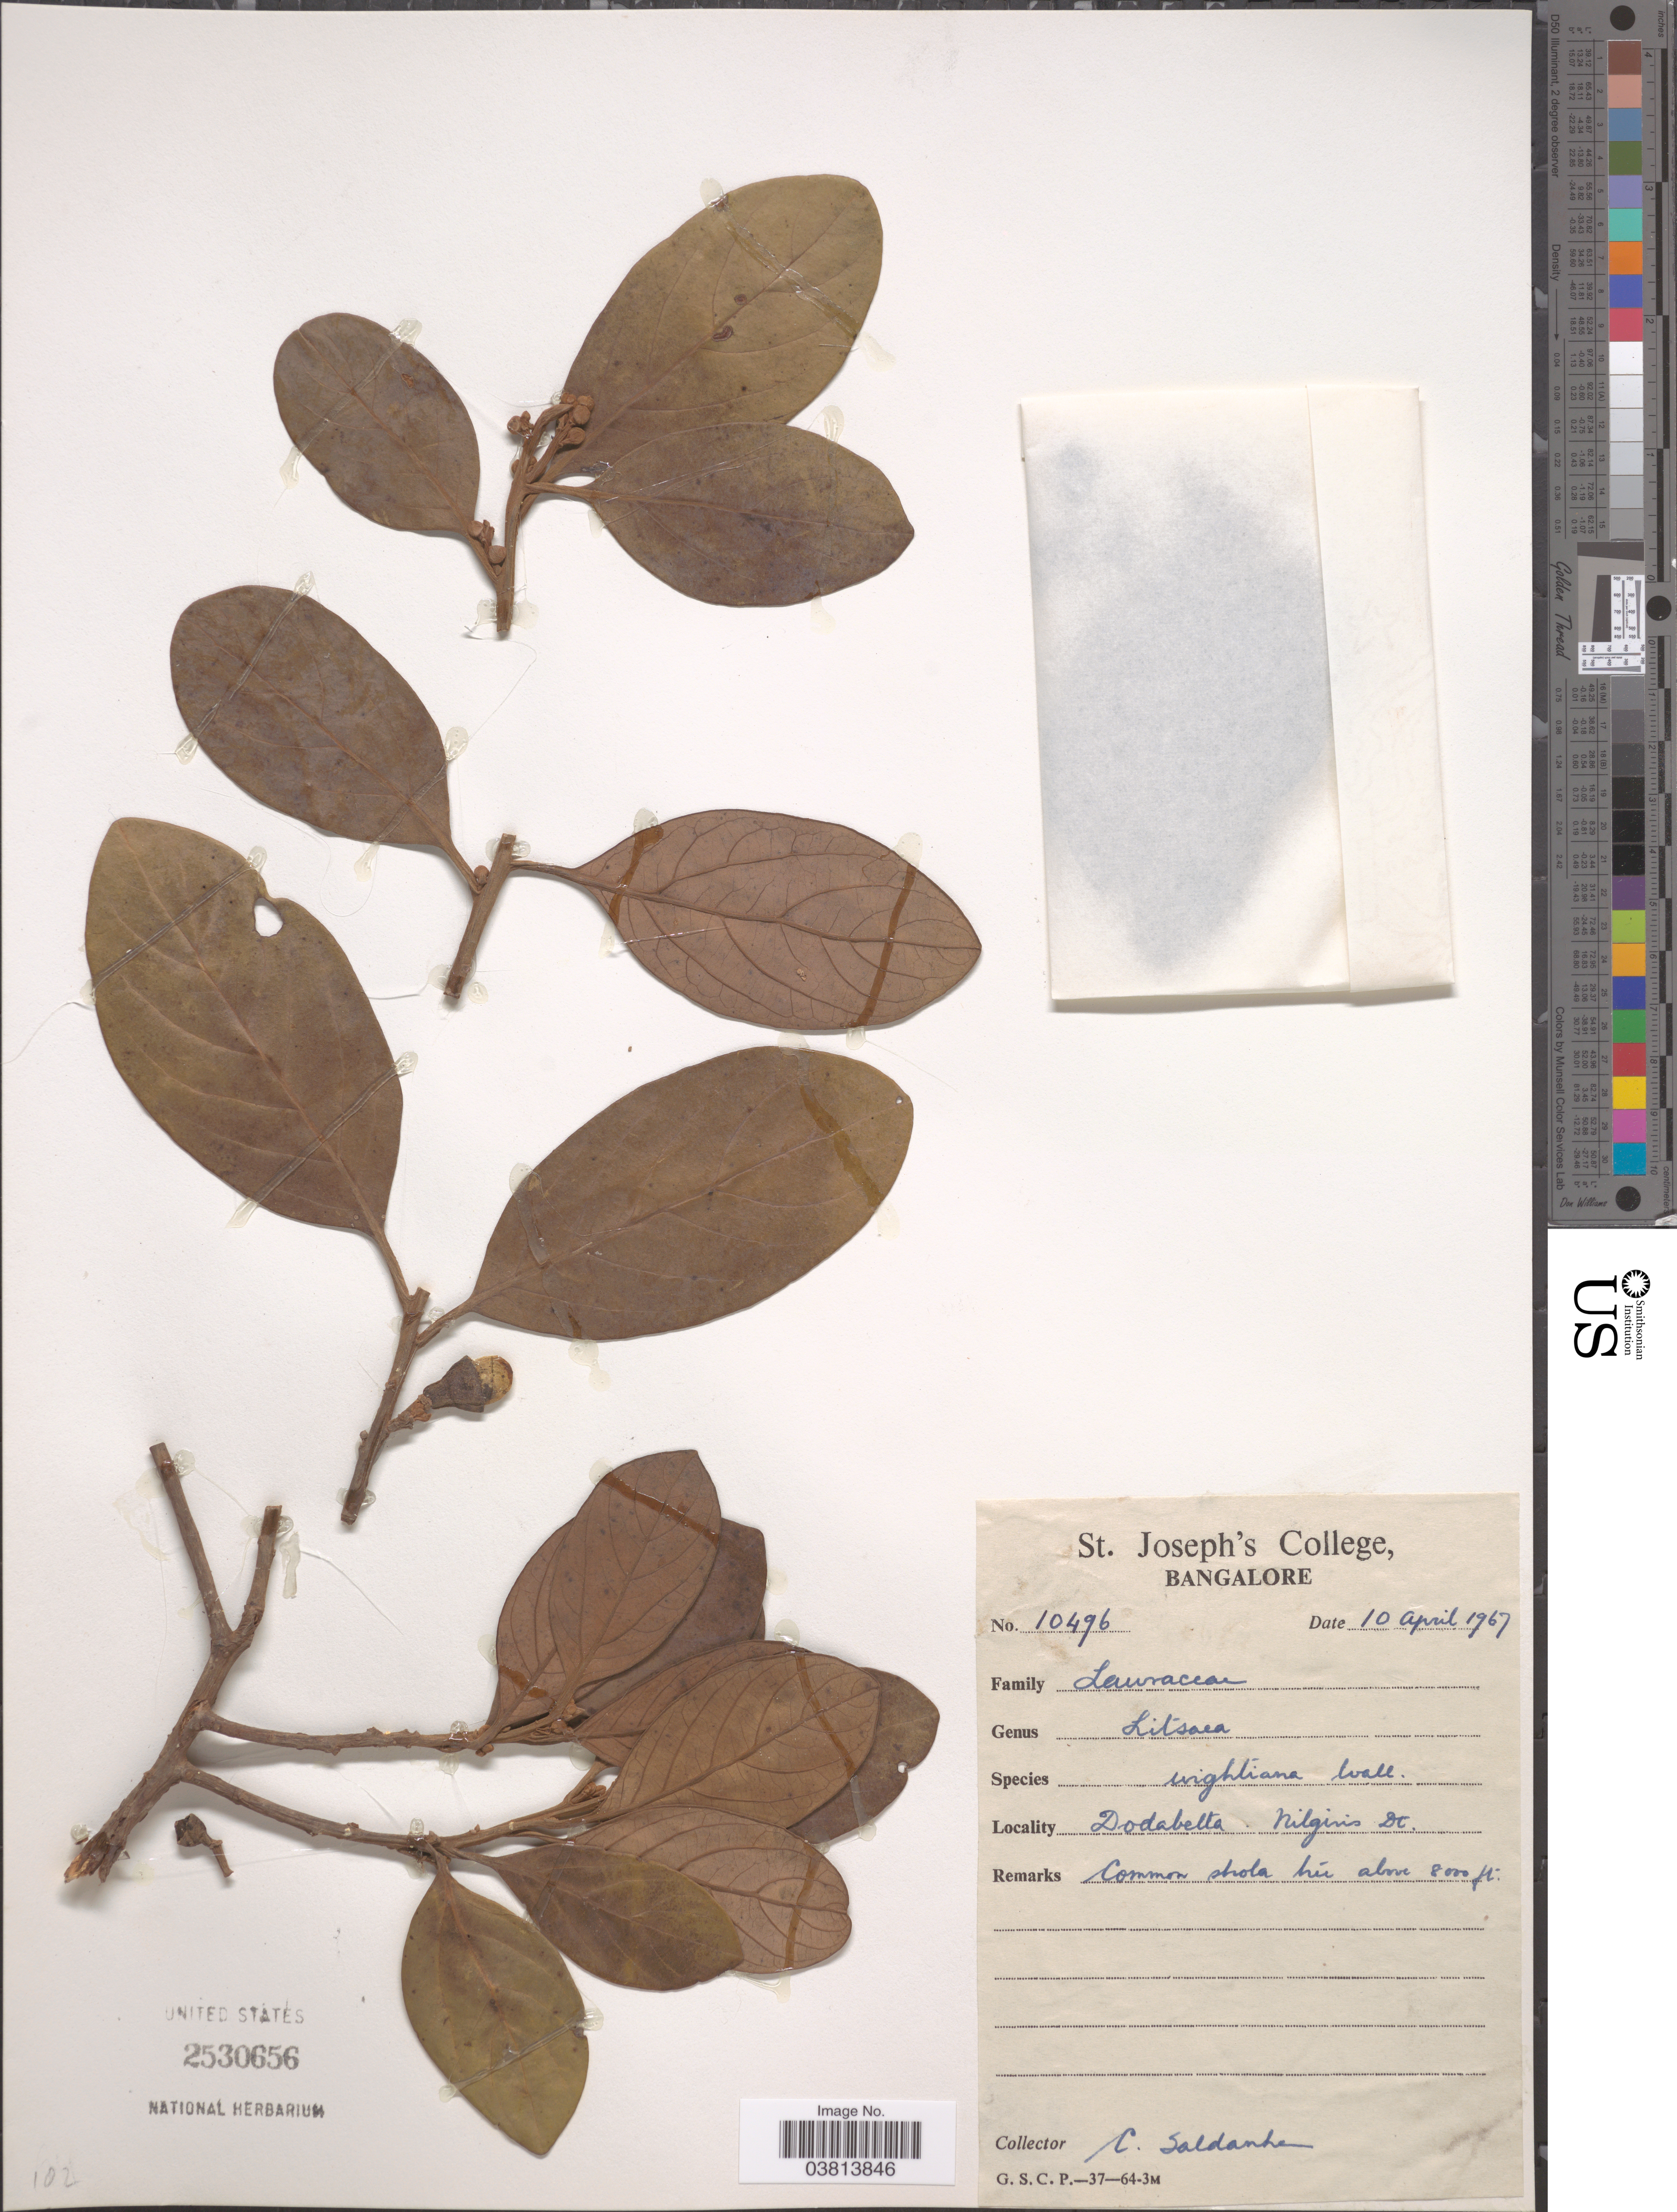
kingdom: Plantae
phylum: Tracheophyta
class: Magnoliopsida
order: Laurales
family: Lauraceae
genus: Litsea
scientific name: Litsea wightiana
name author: (Nees) Hook. f.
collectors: C. Saldanha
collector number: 10496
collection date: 1967-04-10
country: India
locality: Dodabelta. Nilgiris Dt.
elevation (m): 2438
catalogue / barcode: US 2530656